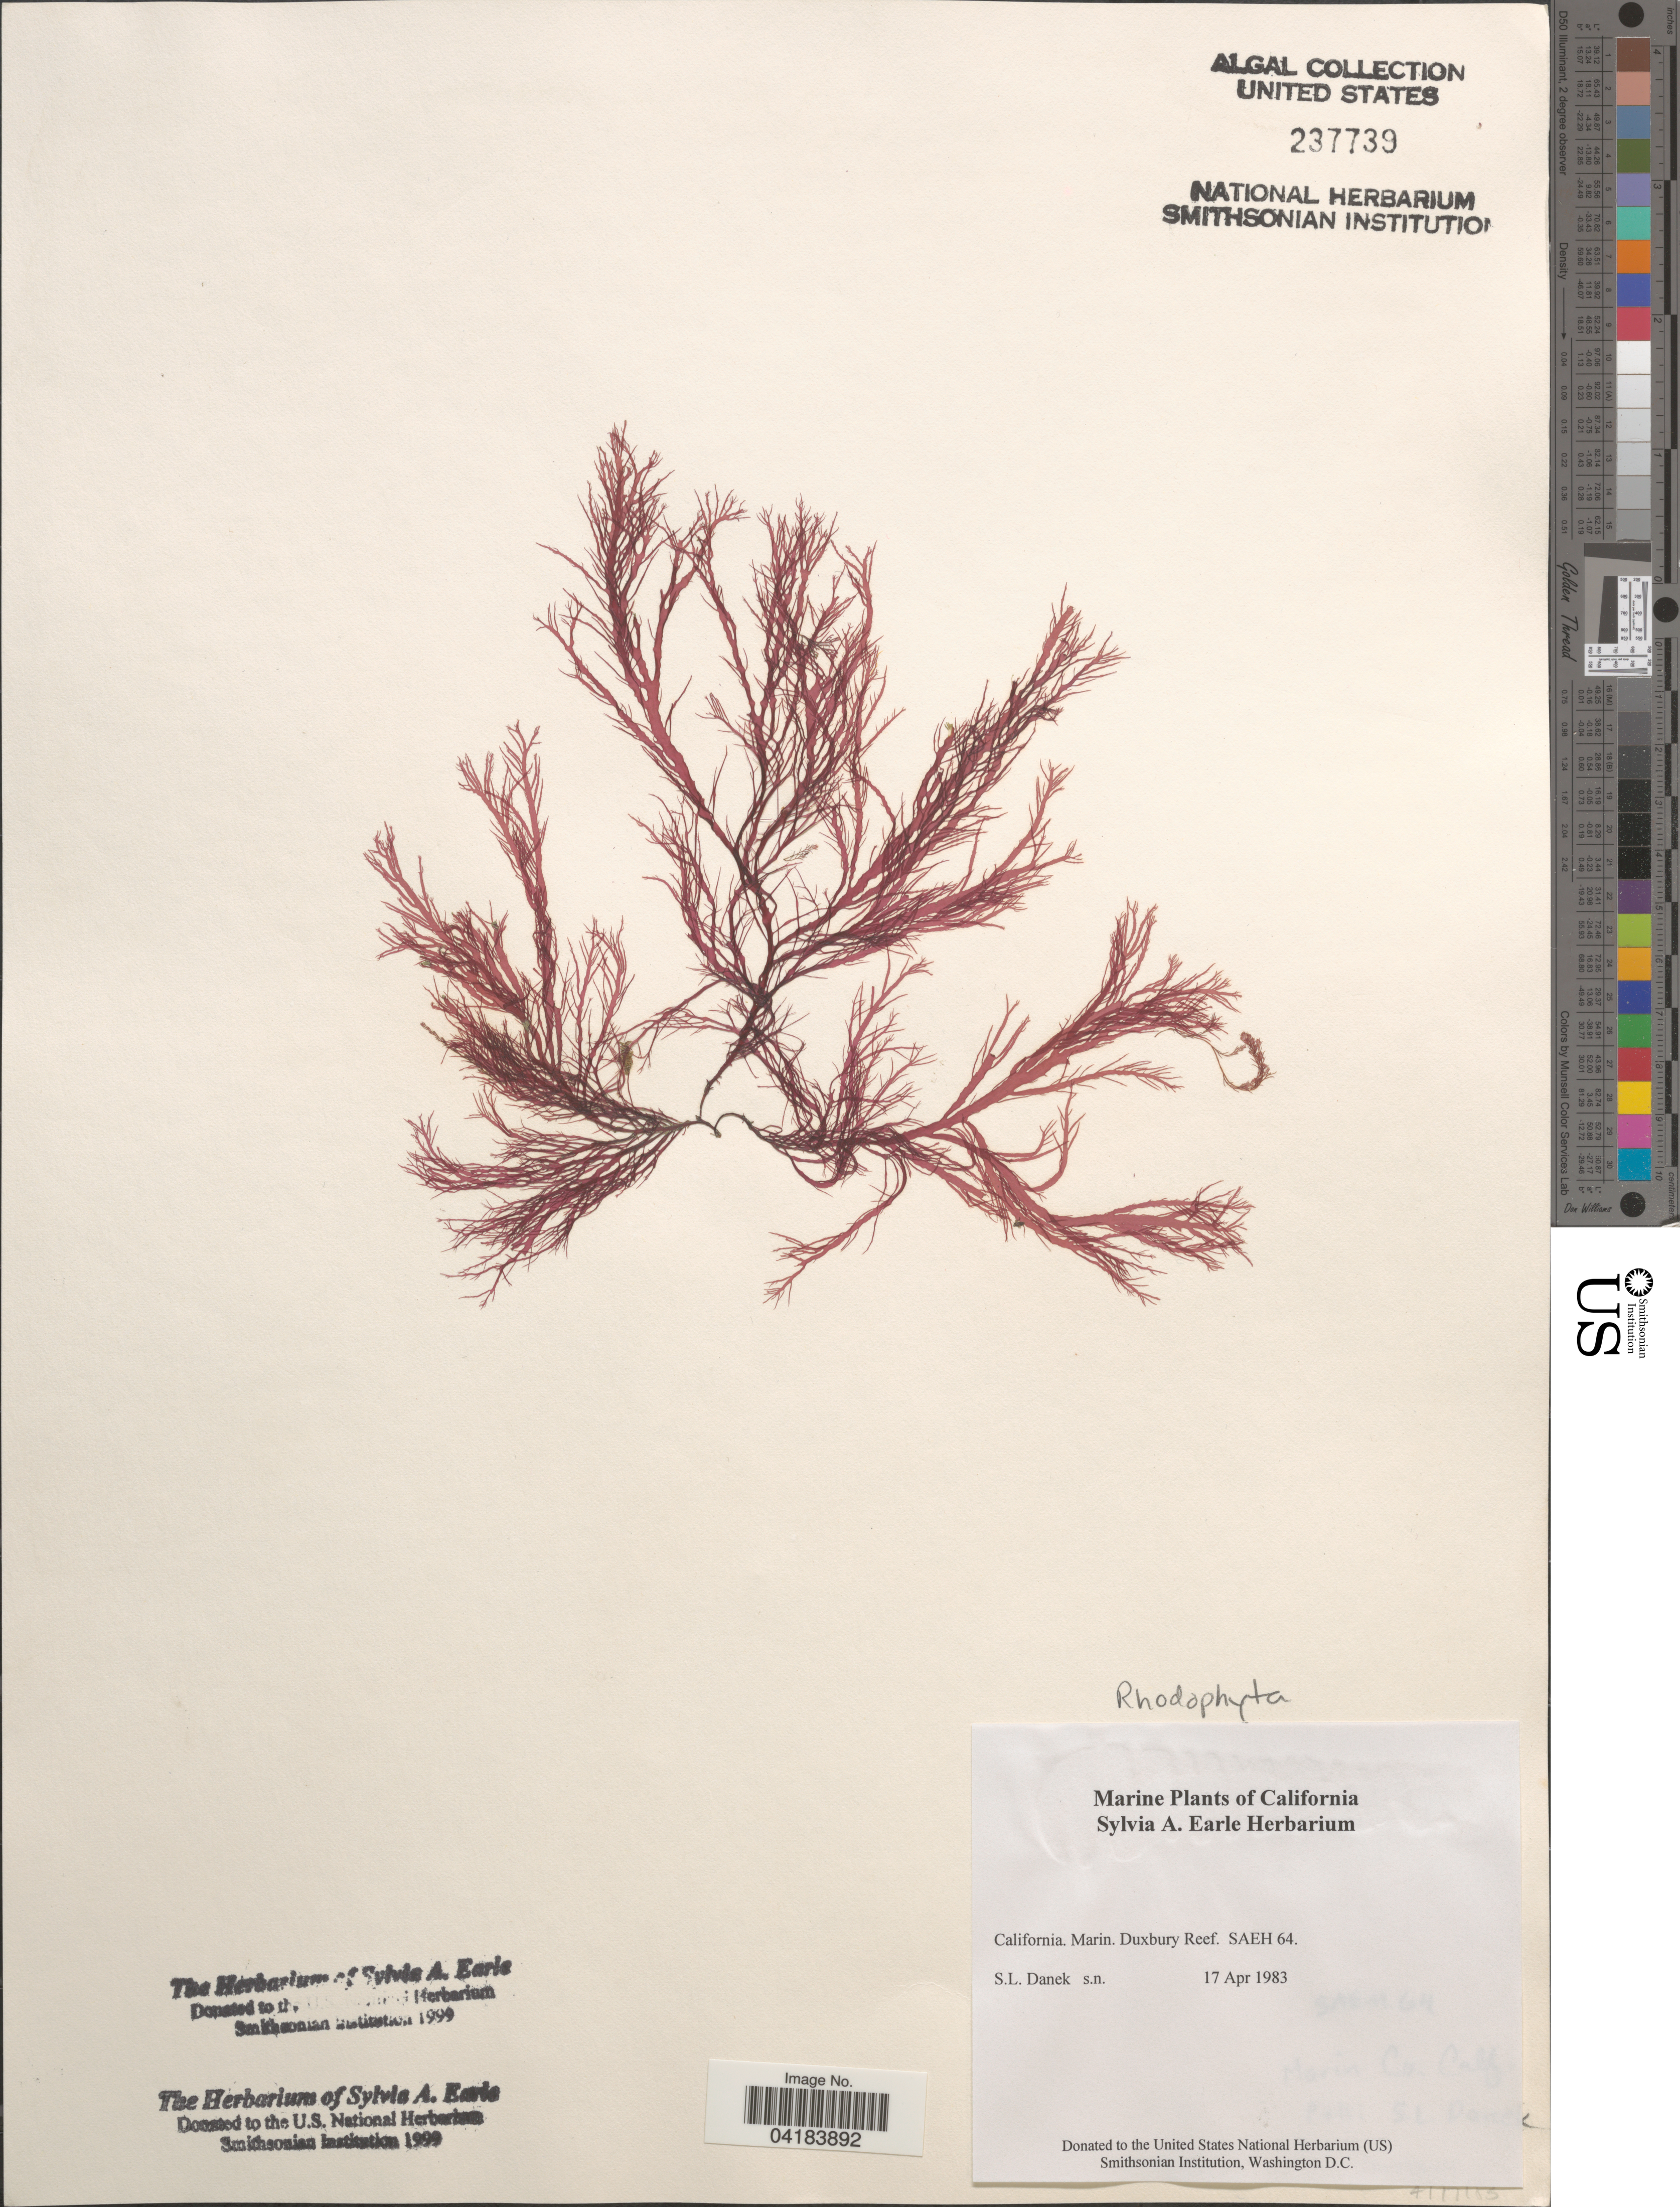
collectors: S. Danek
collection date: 1983-04-17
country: United States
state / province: California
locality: Marin. Duxbury Reef.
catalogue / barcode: US 237739